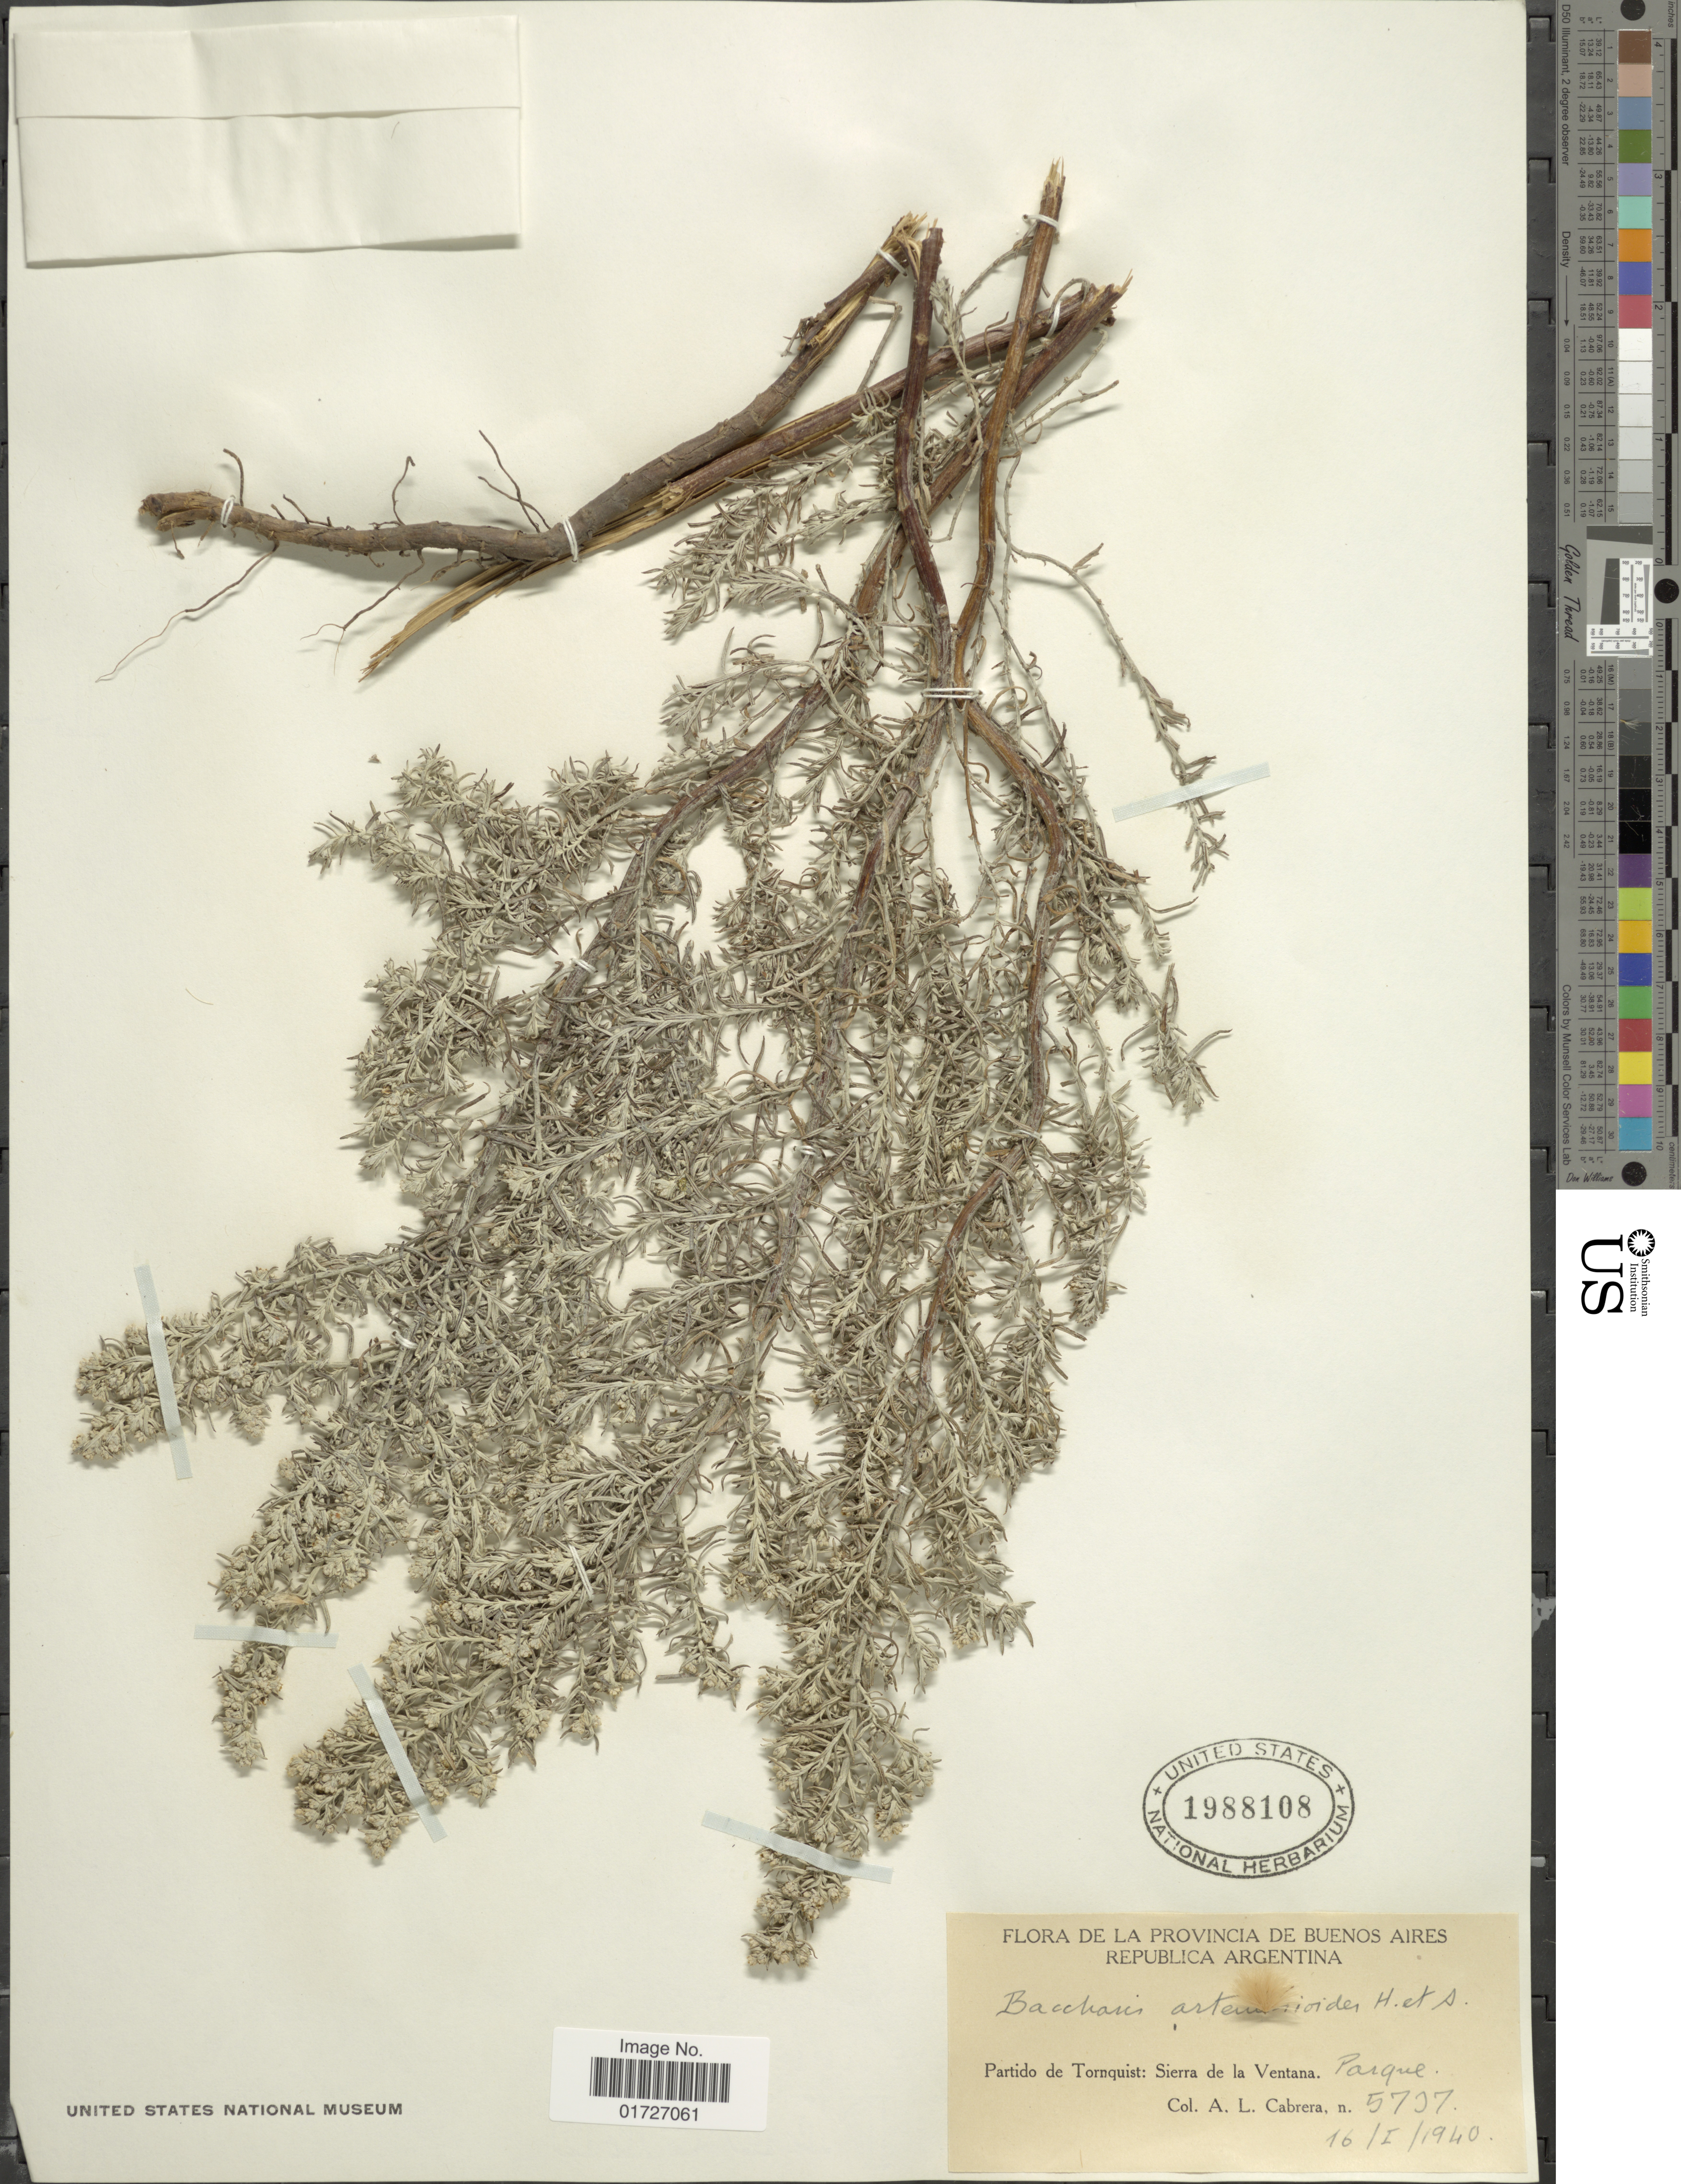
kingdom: Plantae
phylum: Tracheophyta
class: Magnoliopsida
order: Asterales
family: Asteraceae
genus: Baccharis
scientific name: Baccharis artemisioides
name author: Hook. & Arn.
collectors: A. L. Cabrera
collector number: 5737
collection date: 1940-01-16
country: Argentina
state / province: Buenos Aires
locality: Republica Argentina, partido de Tornquist, Sierra de la Ventana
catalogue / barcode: US 1988108